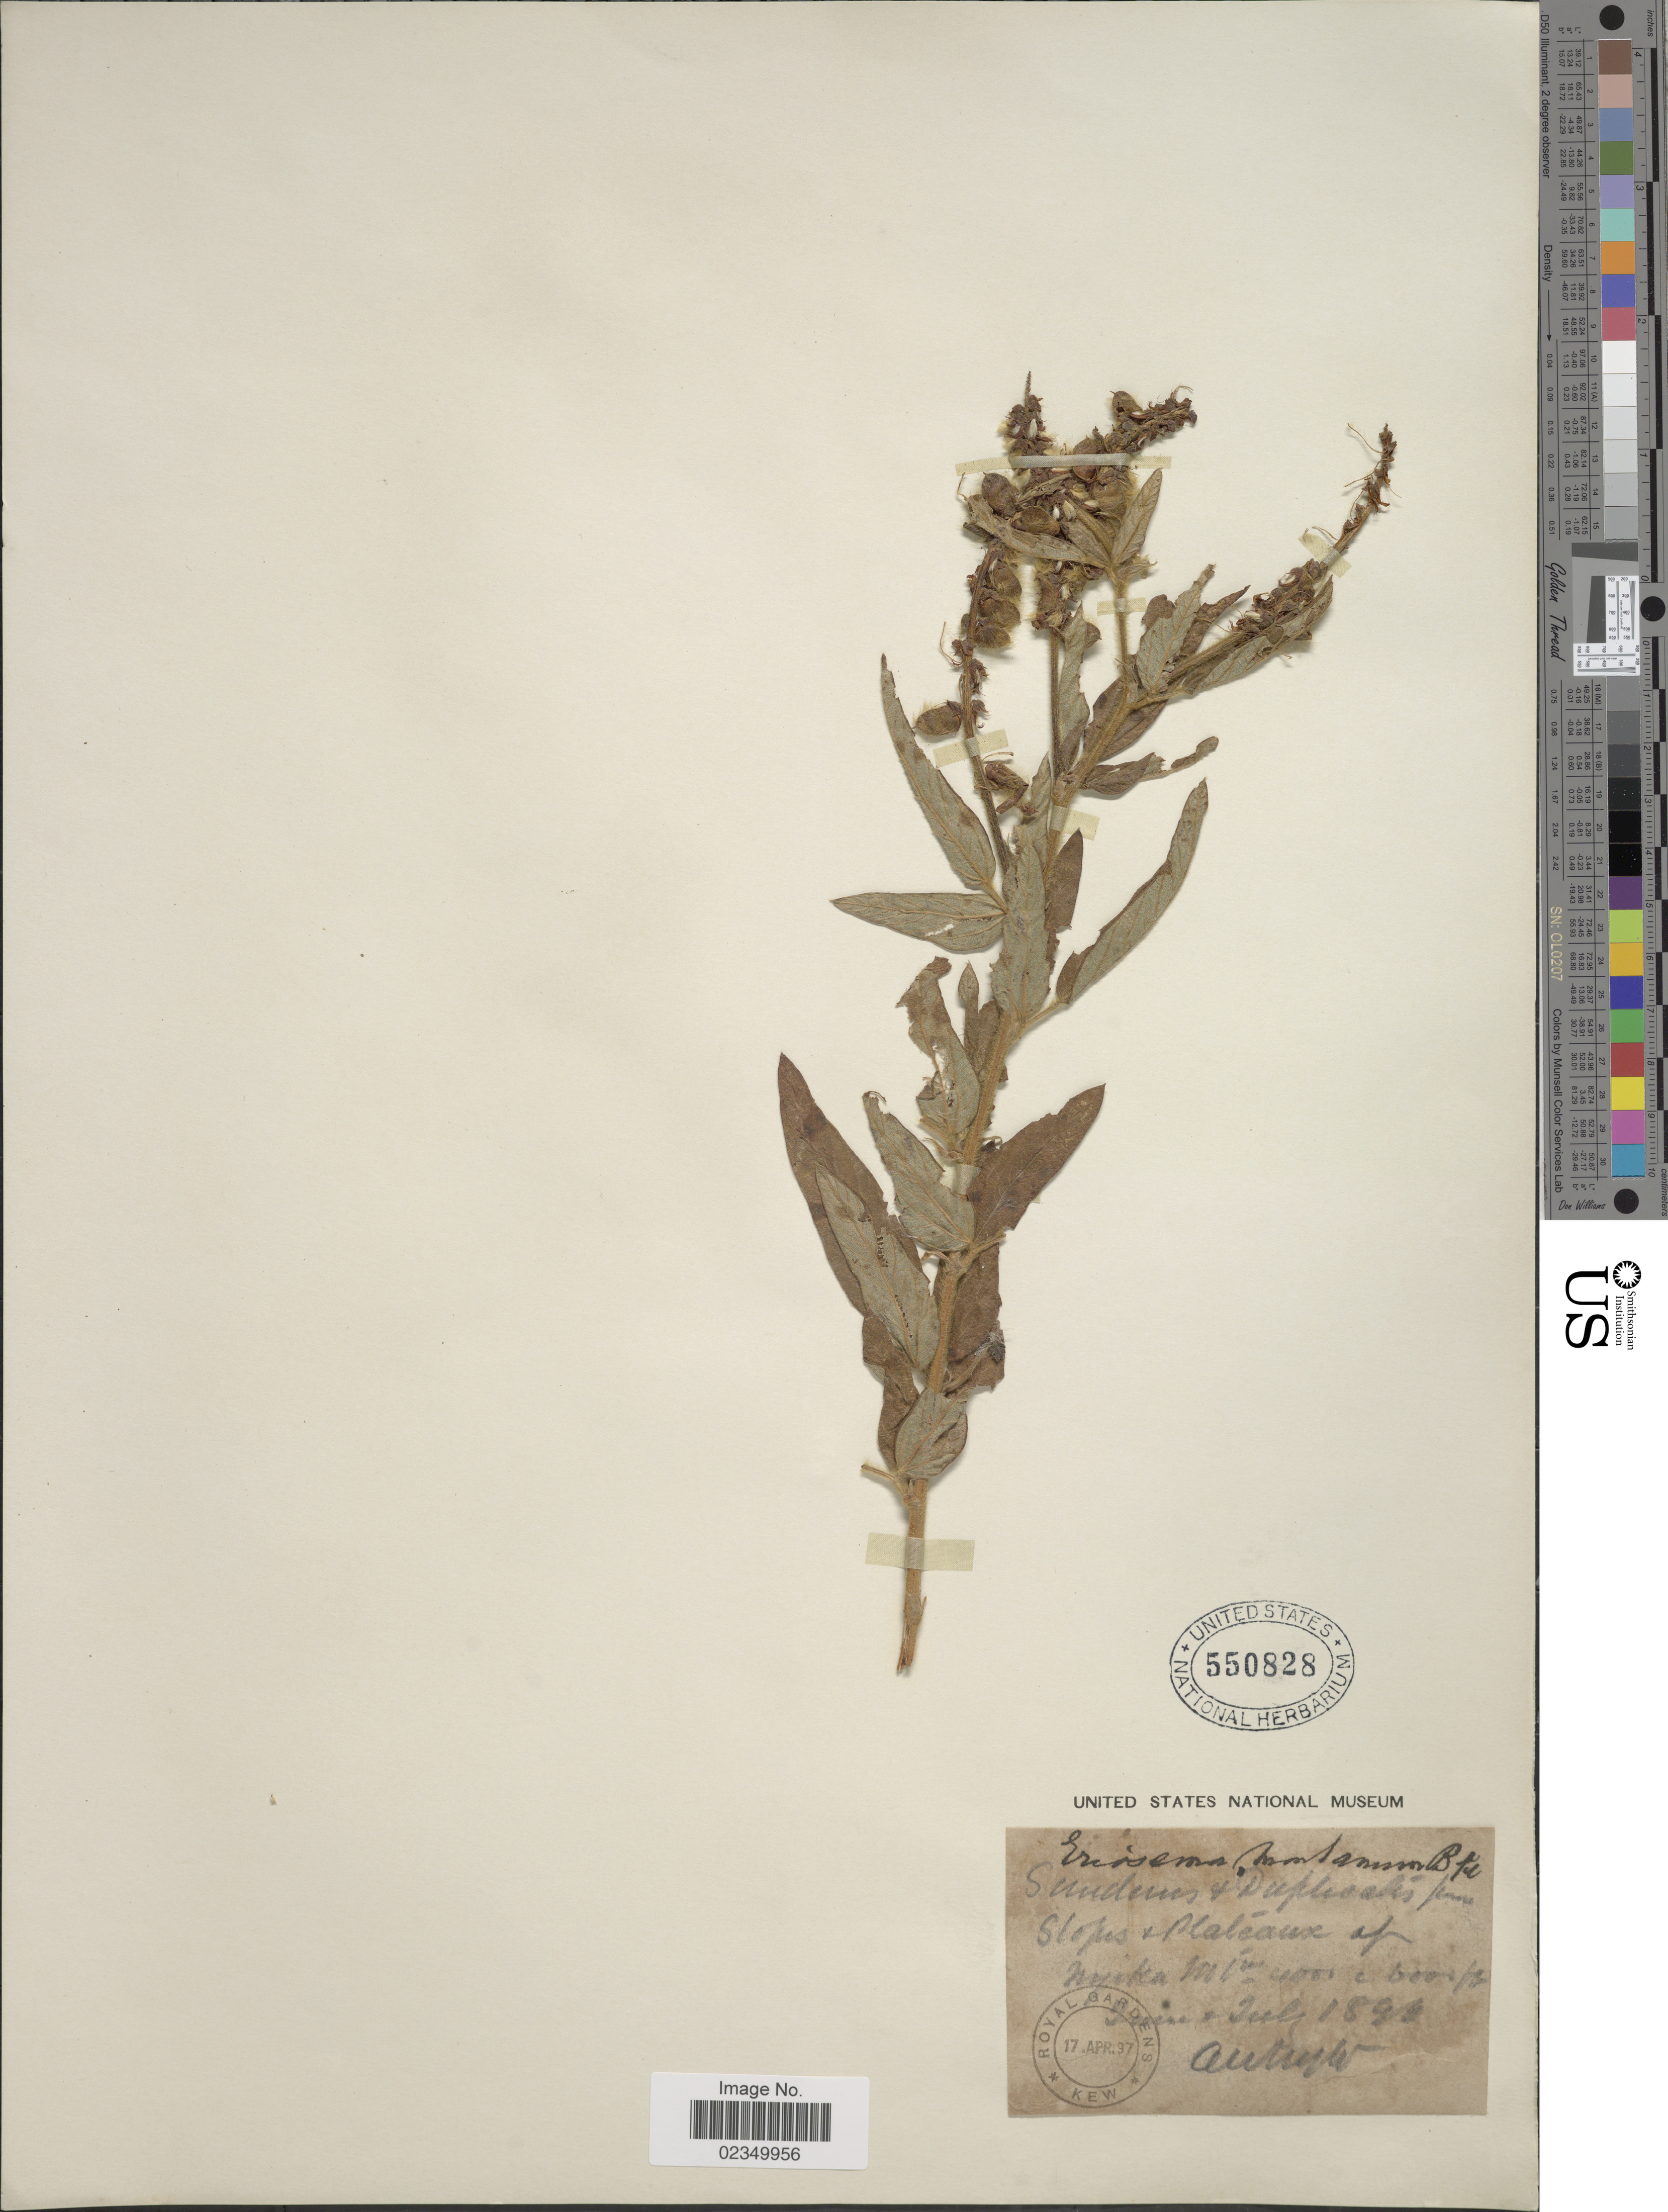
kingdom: Plantae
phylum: Tracheophyta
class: Magnoliopsida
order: Fabales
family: Fabaceae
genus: Eriosema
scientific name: Eriosema montanum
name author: Baker f.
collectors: A. Whyte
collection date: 1896-06/1896-07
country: Malawi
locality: Plateau of Nyika Mtn.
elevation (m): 1219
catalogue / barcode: US 550828